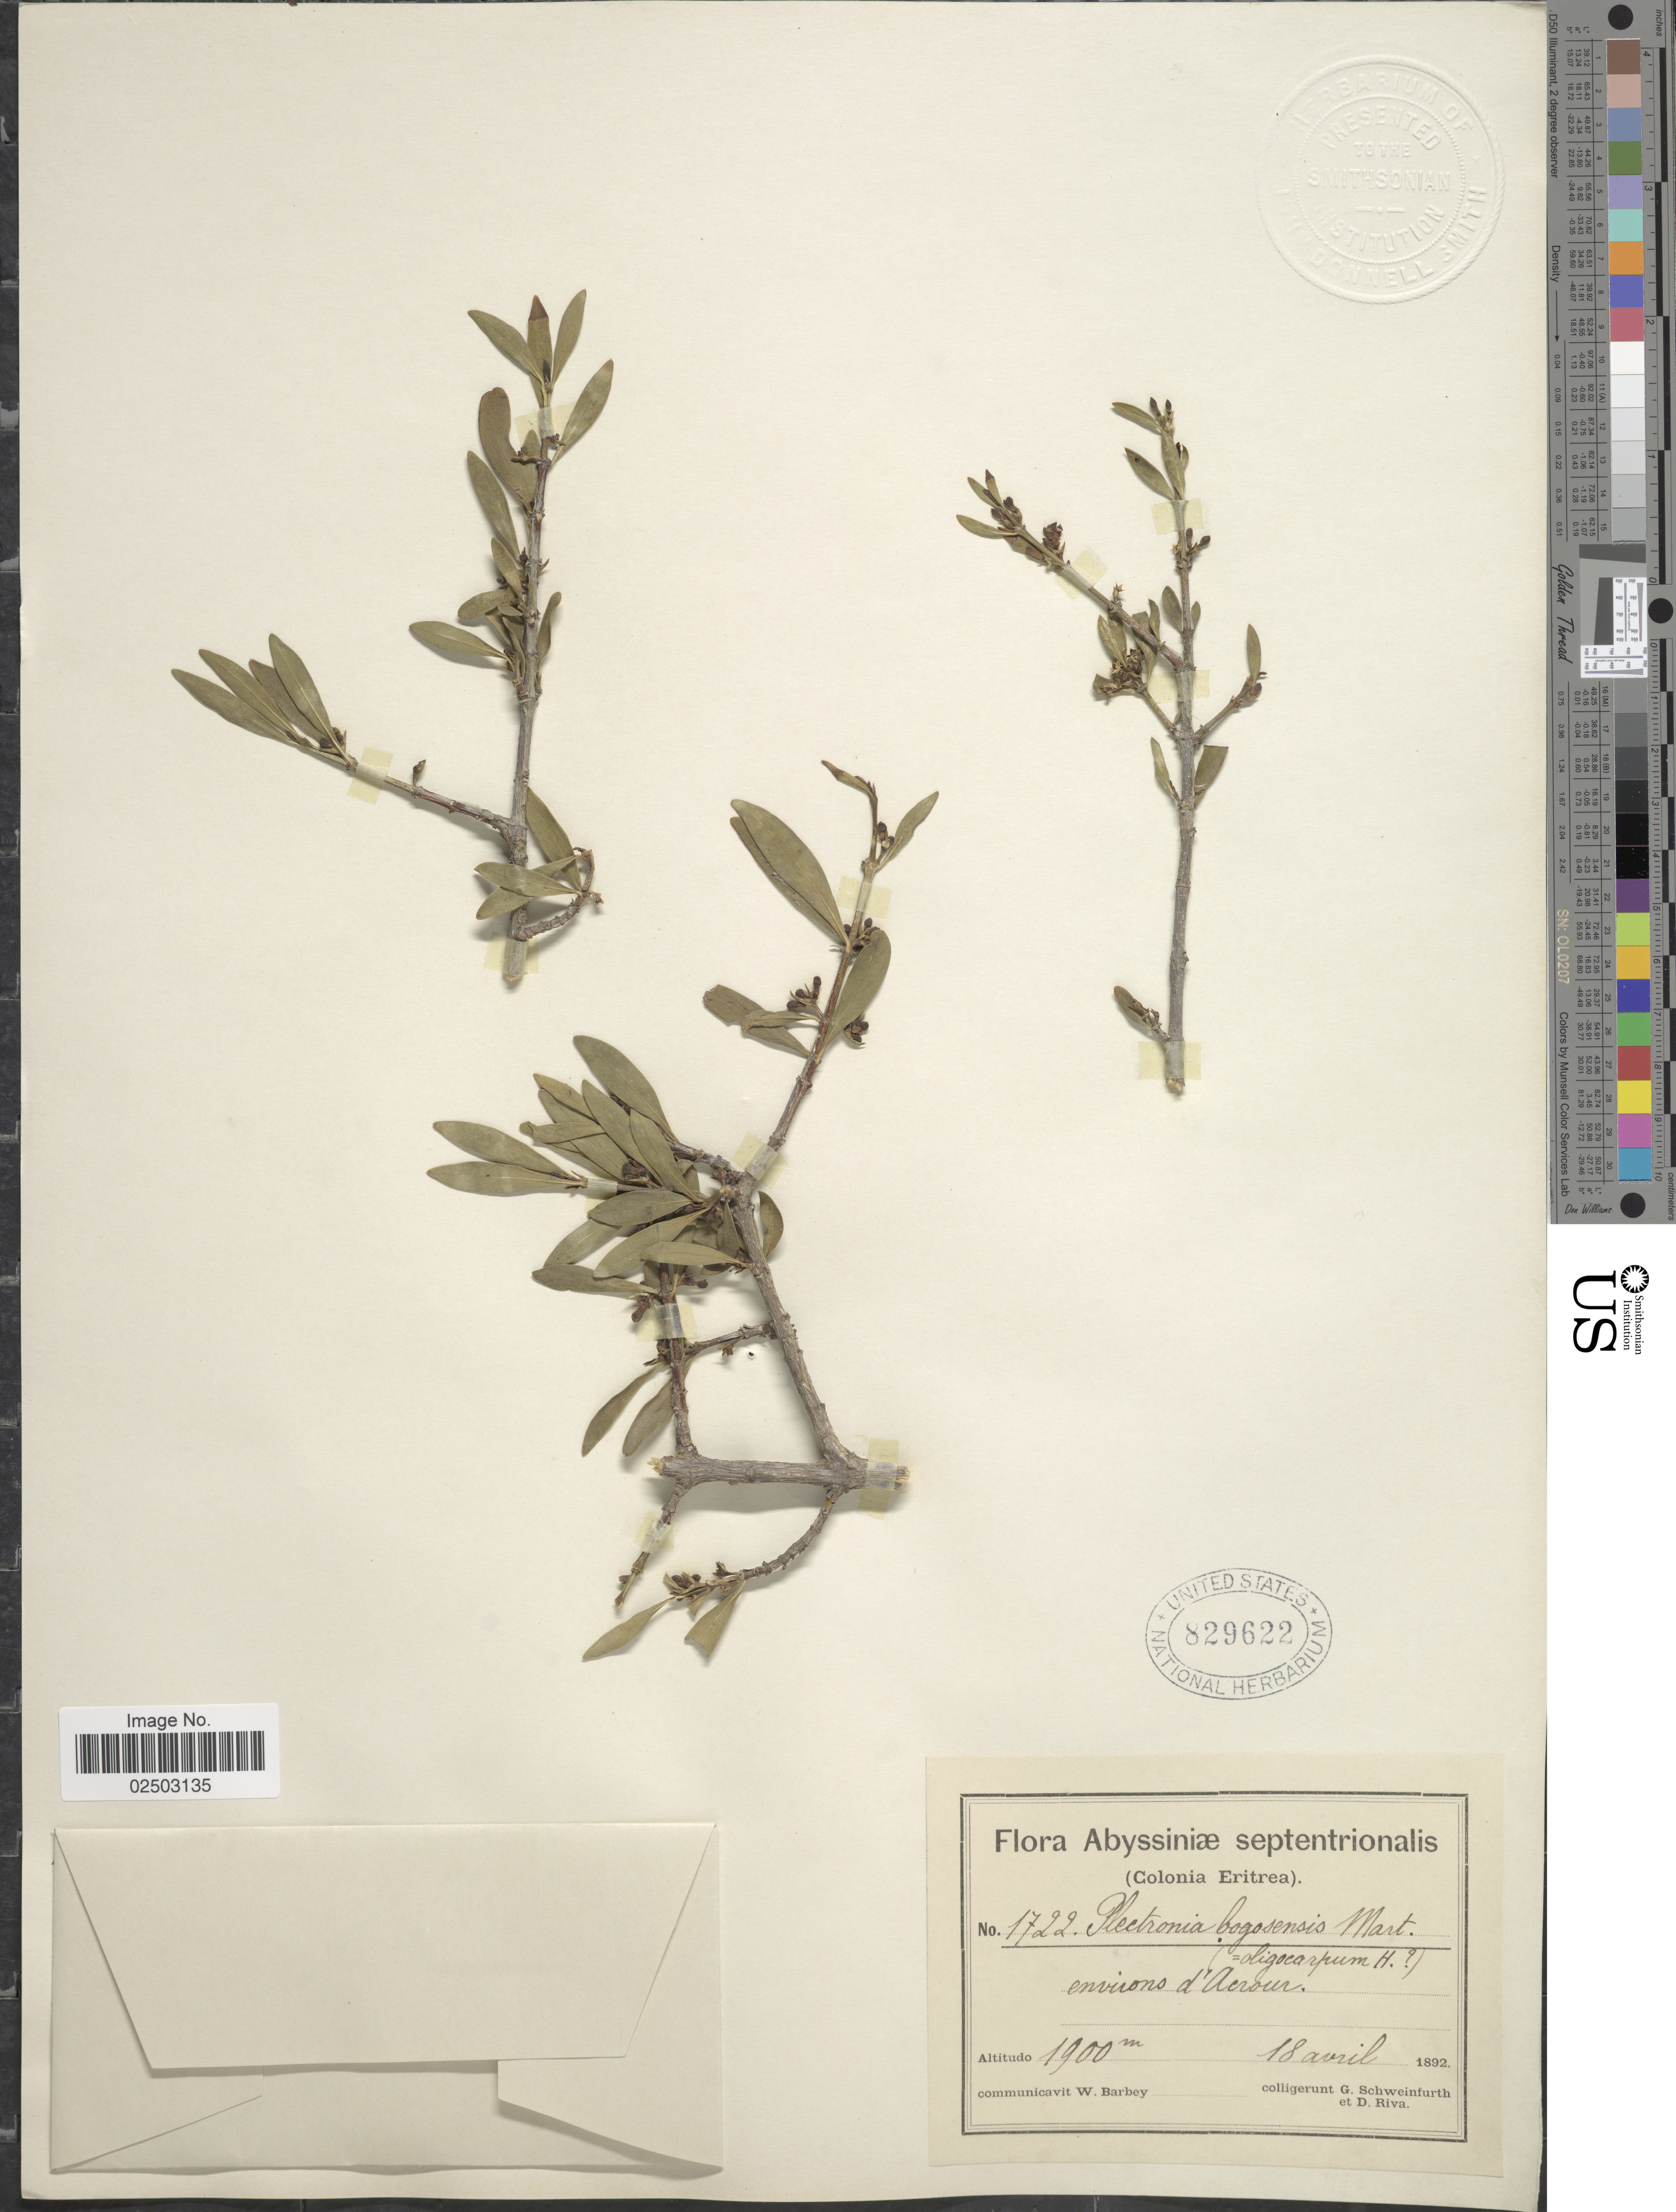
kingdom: Plantae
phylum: Tracheophyta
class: Magnoliopsida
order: Gentianales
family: Rubiaceae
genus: Canthium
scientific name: Canthium bogosense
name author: (Martelli) Hutch. & E.A. Bruce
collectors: G. A. Schweinfurth (herbarium) & D. Riva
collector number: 1722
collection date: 1892-04-18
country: Eritrea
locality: Abyssiniae septentrionalis (Colonia Eritrea), environs d'Acrour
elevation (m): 1900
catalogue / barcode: US 829622